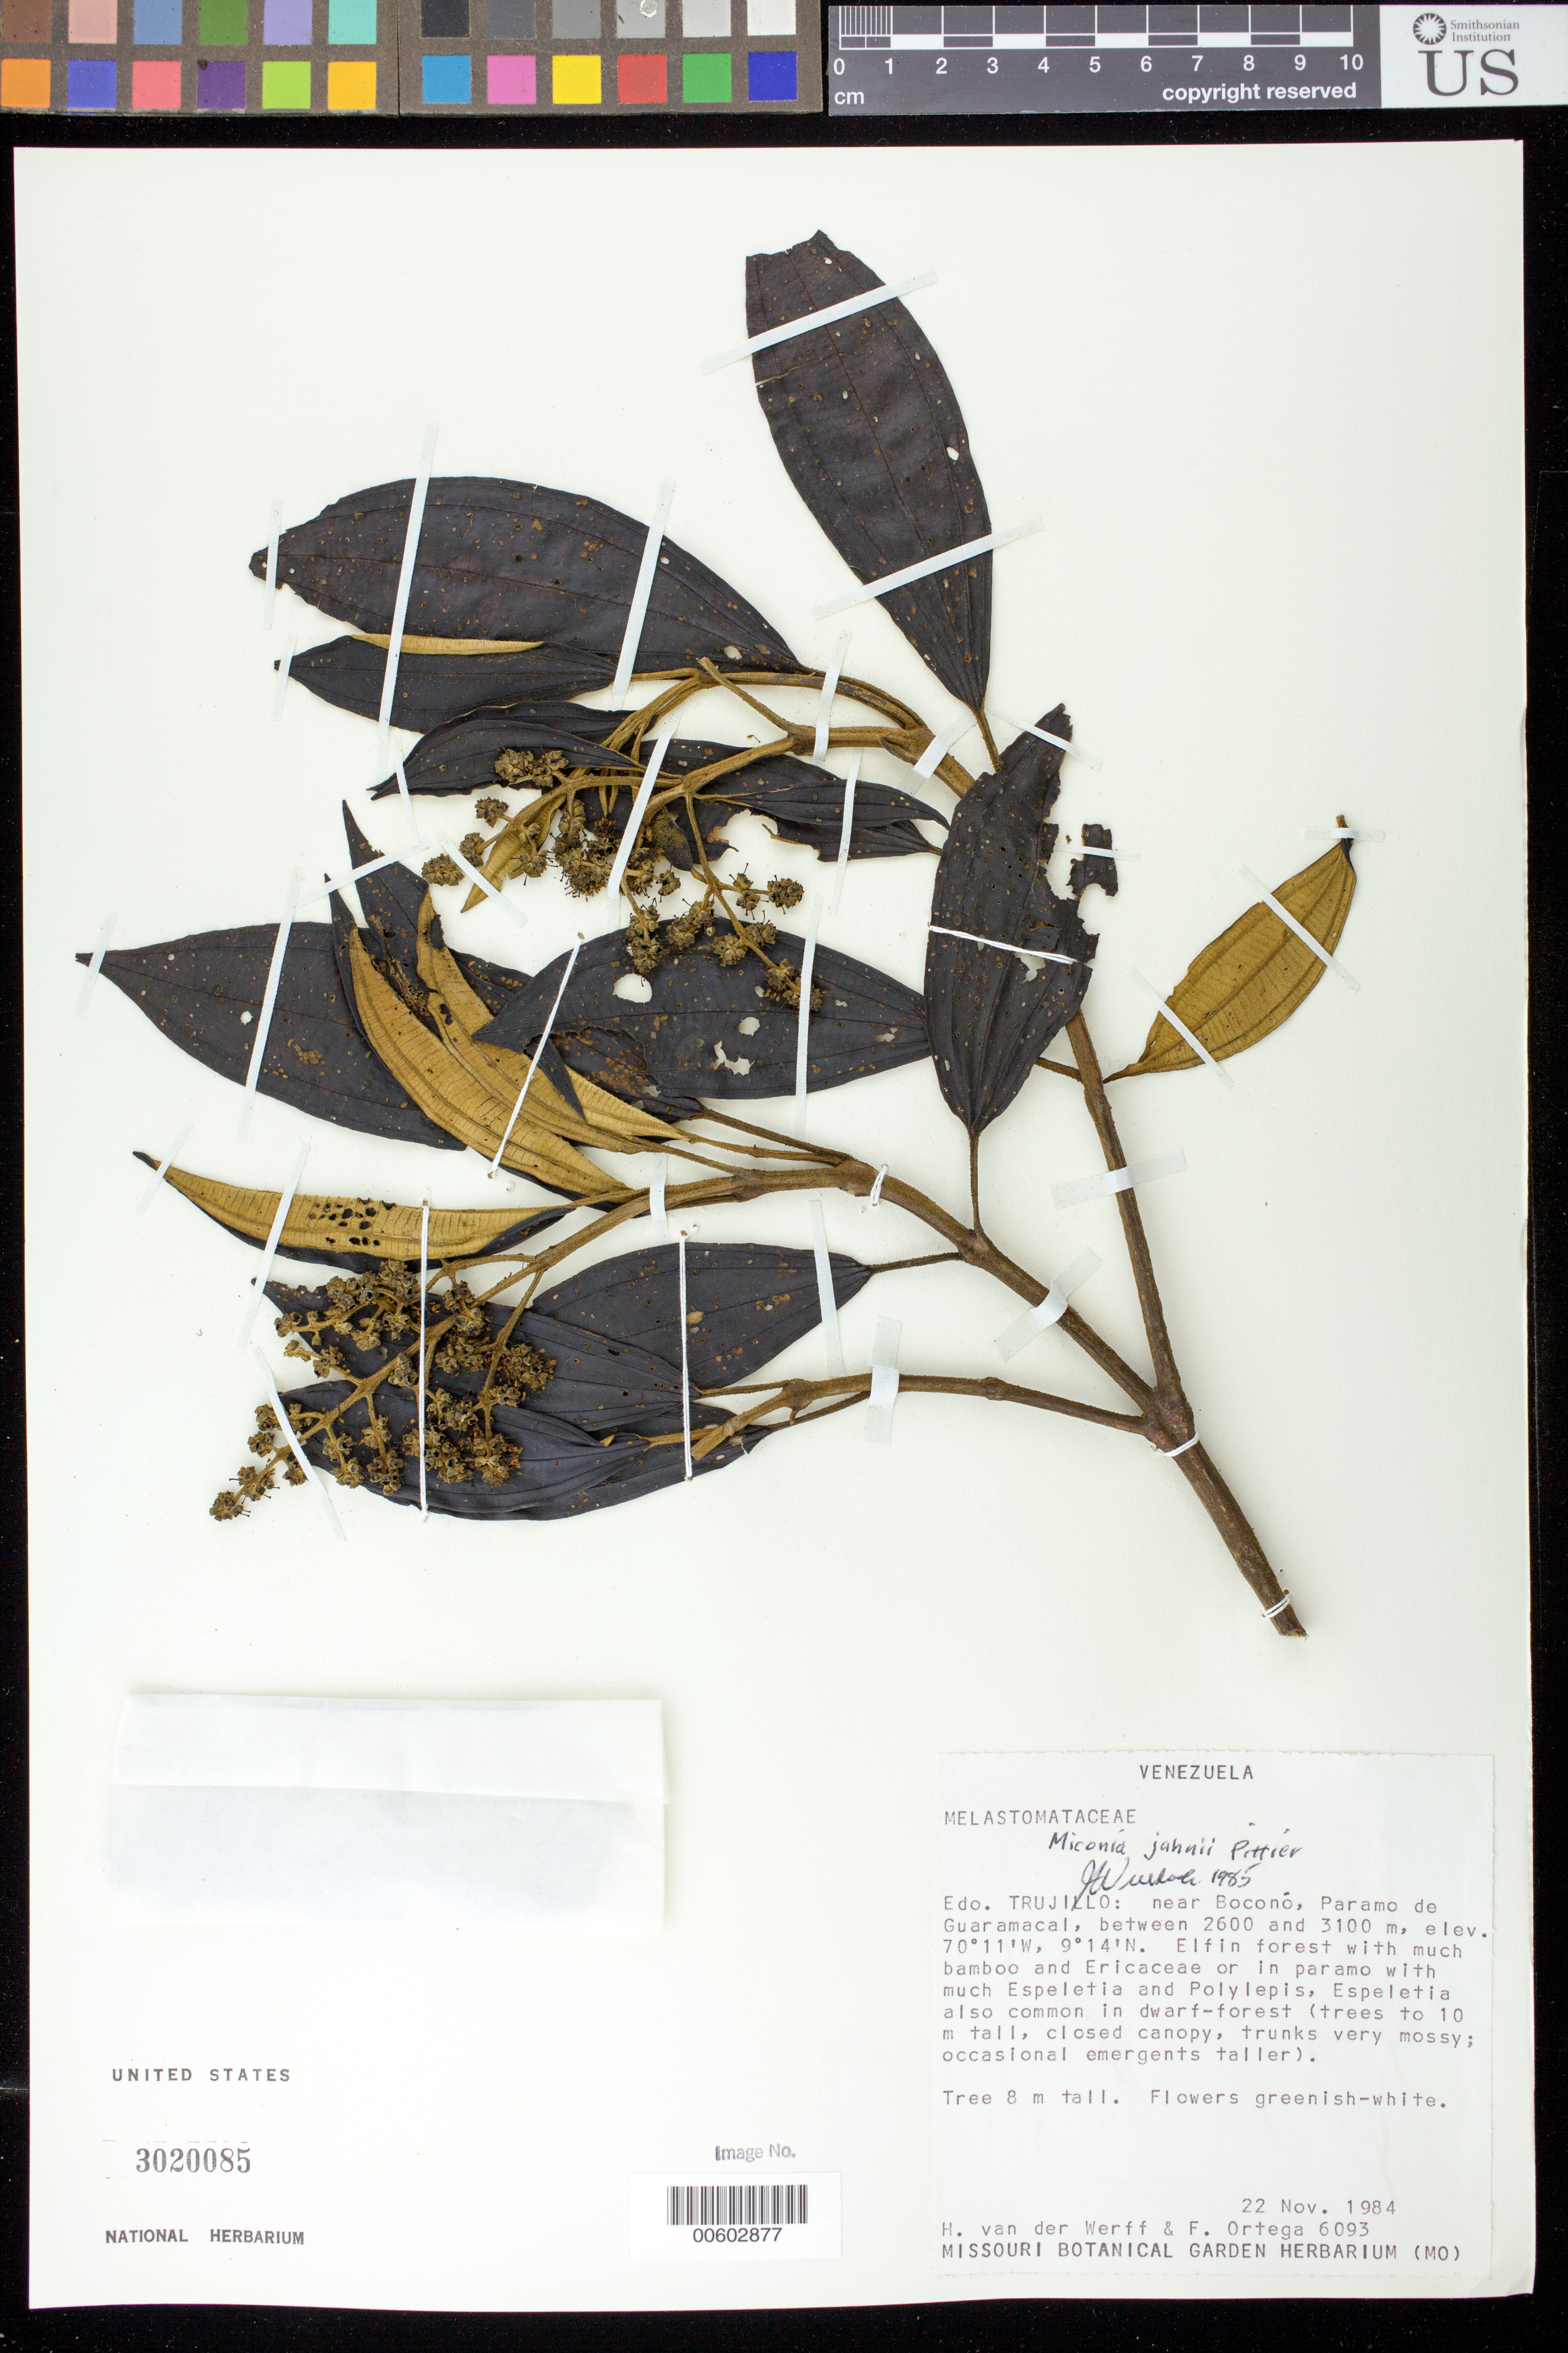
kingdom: Plantae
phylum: Tracheophyta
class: Magnoliopsida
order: Myrtales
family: Melastomataceae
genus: Miconia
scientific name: Miconia jahnii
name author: Pittier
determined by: Wurdack, John J., (US), US (UNITED STATES)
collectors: H. van der Werff & F. J. Ortega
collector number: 6093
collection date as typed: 22 Nov 1984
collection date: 1984-11-22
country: Venezuela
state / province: Trujillo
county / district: Boconó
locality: Páramo de Guaramacal, near Boconó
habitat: Elfin forest with much bamboo and Ericaceae or in páramo with much Espeletia and Polylepis, Espeletia also common in dwarfETC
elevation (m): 2600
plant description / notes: MO, PORT, US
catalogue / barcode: US 3020085